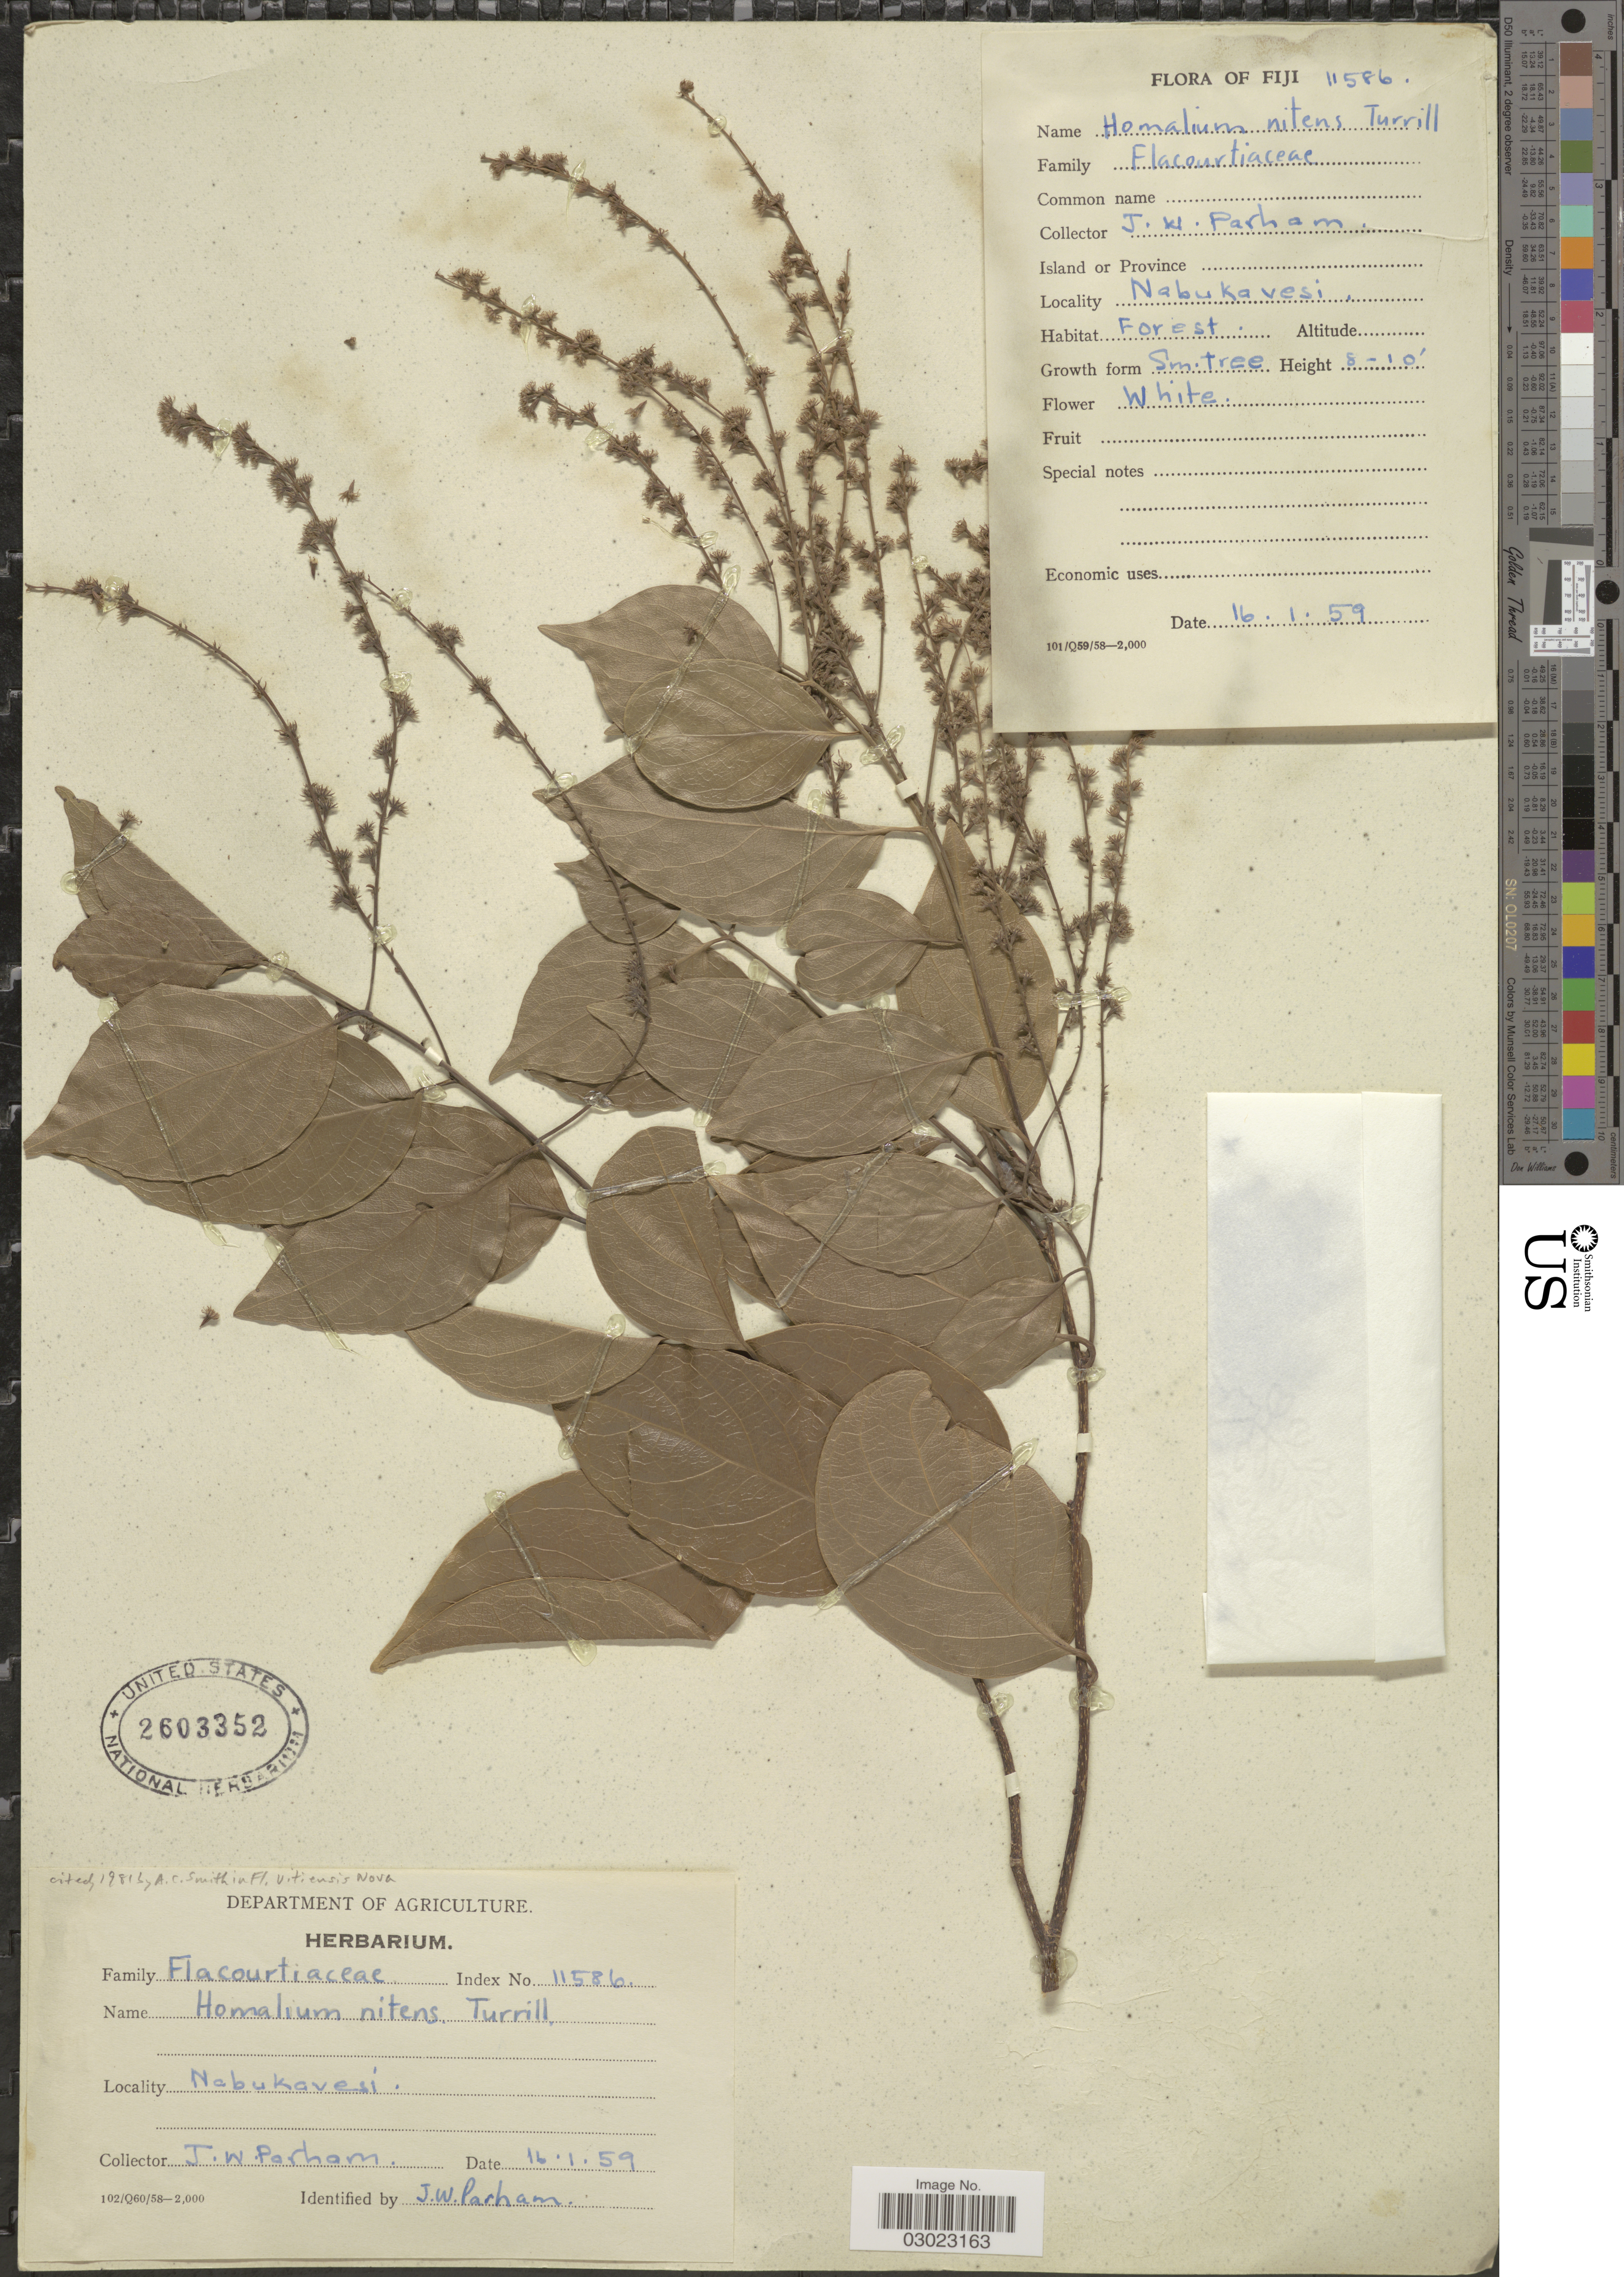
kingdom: Plantae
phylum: Tracheophyta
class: Magnoliopsida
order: Malpighiales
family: Salicaceae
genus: Homalium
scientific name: Homalium nitens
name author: Turrill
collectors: J. Parham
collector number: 11586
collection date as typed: Transcribed d/m/y: 16/1/59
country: Fiji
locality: Nabukavesi.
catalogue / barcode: US 2603352